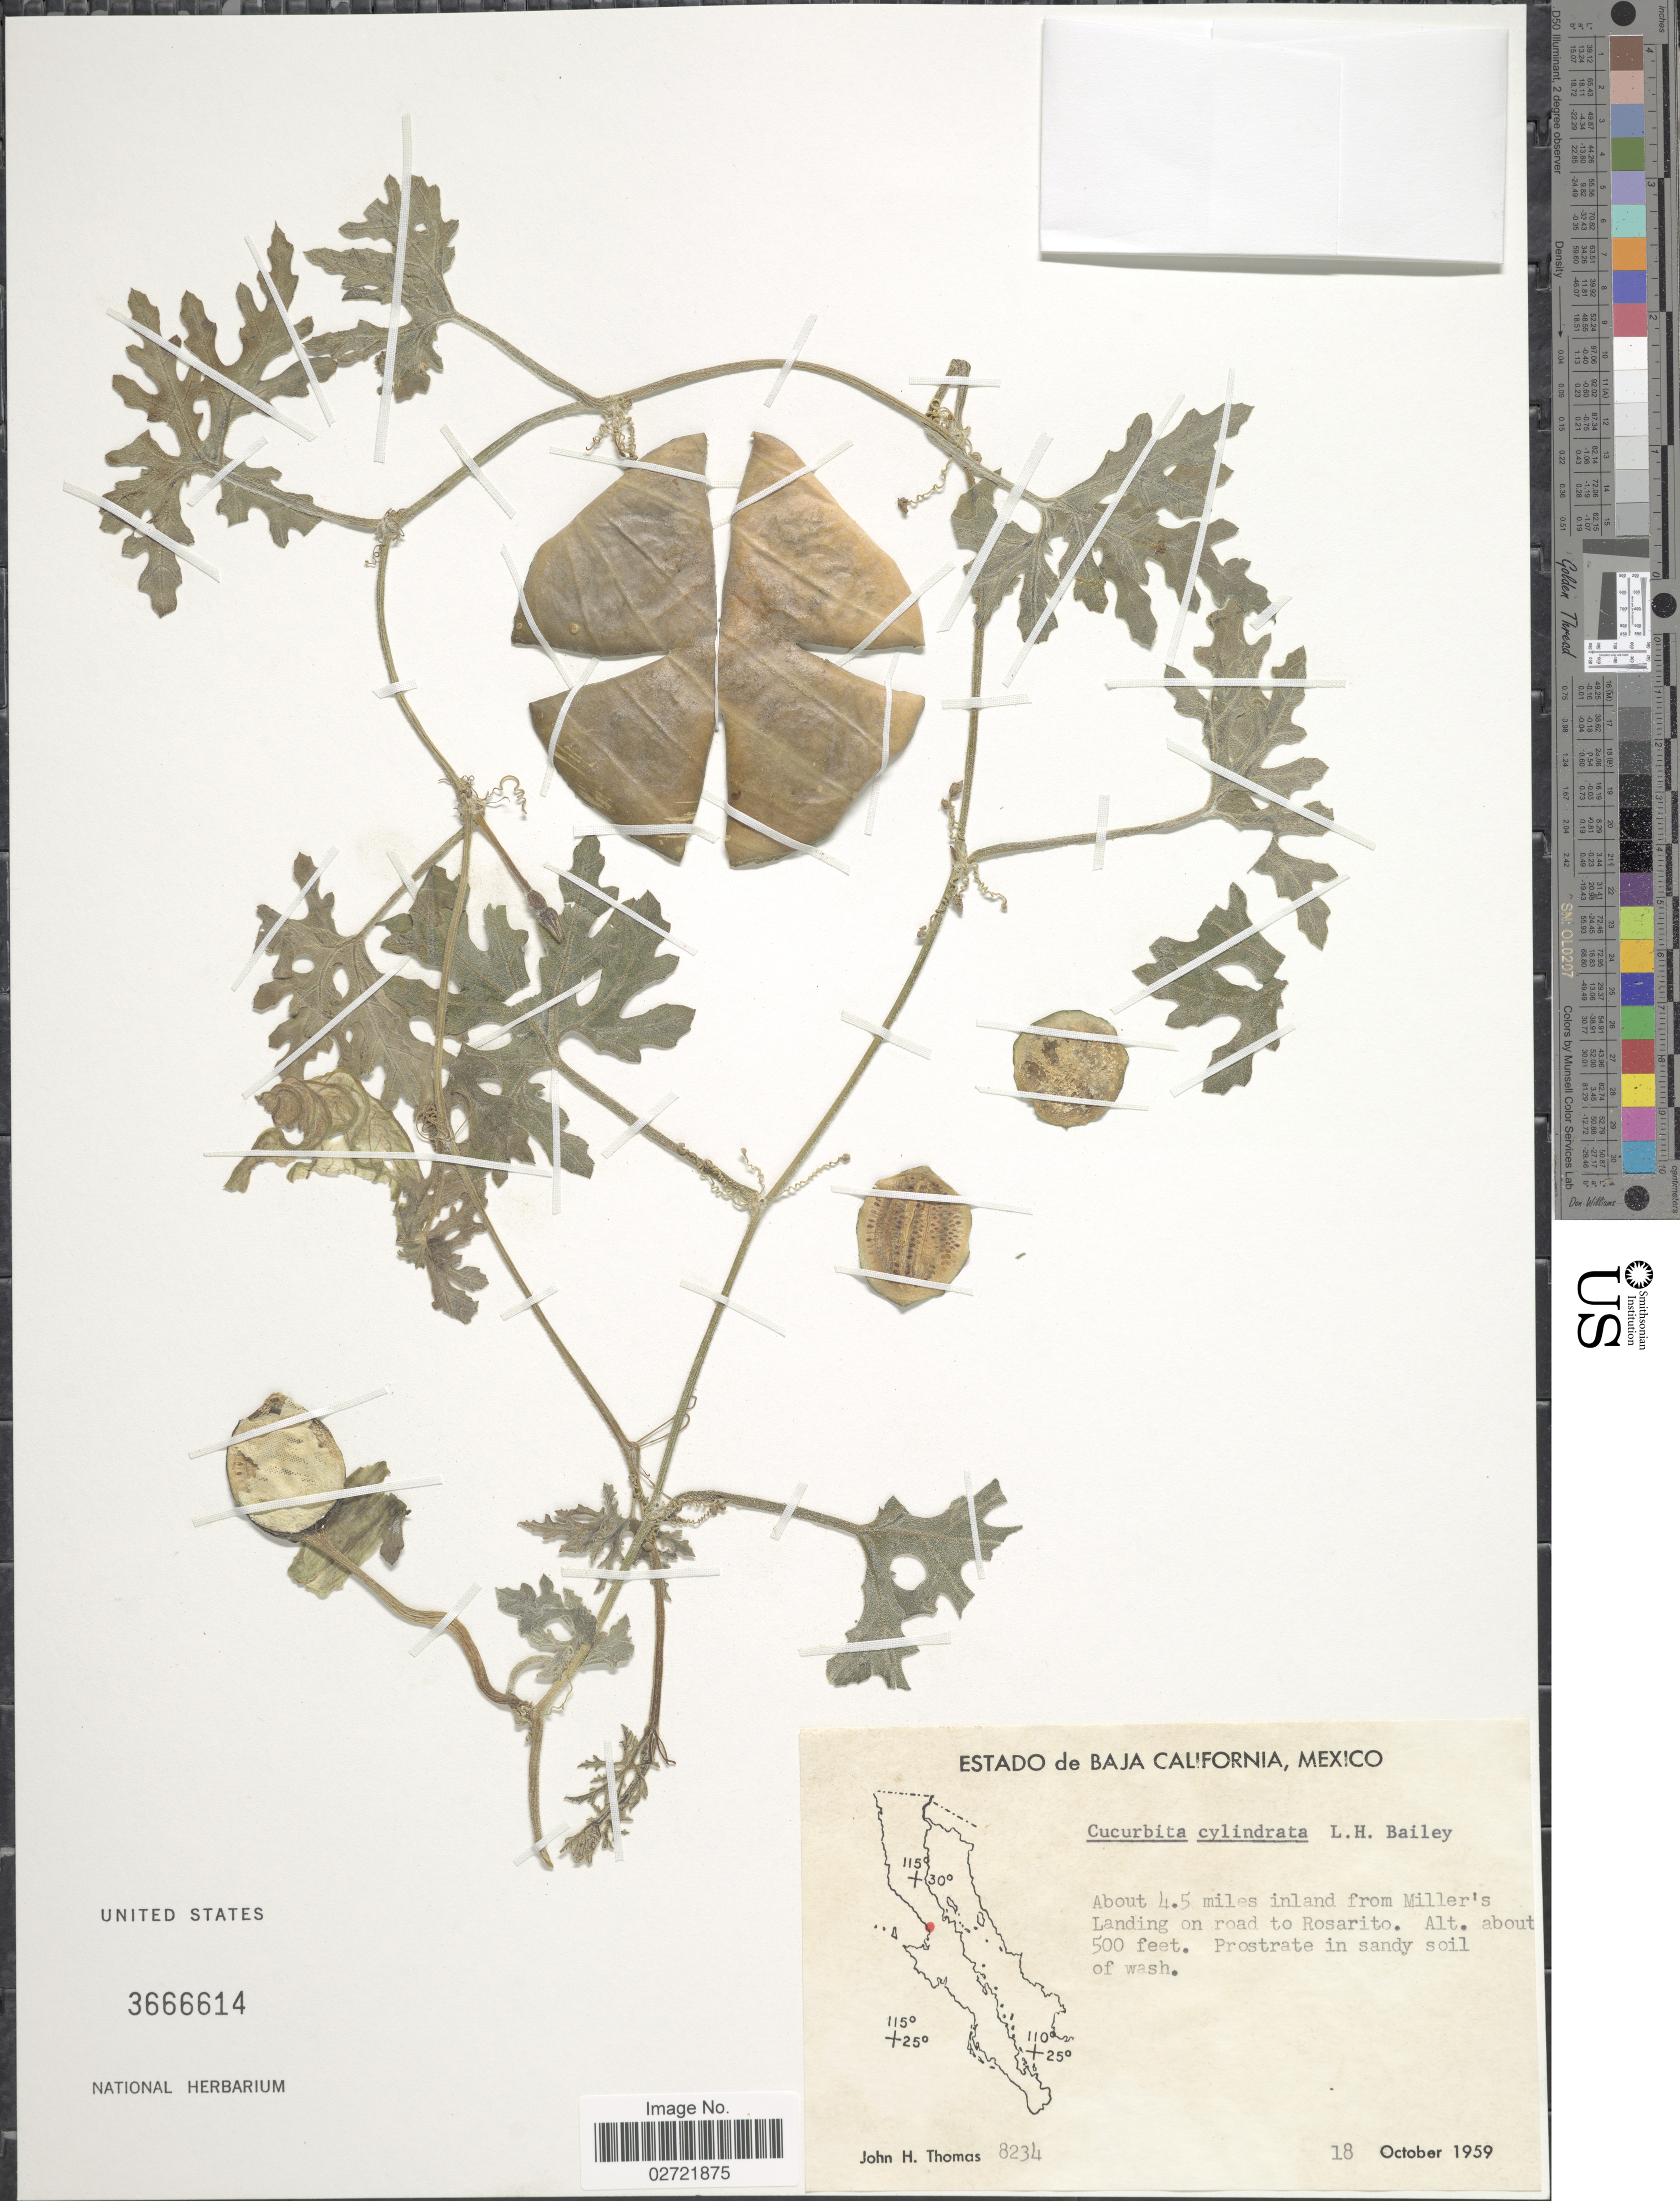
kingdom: Plantae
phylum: Tracheophyta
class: Magnoliopsida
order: Cucurbitales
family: Cucurbitaceae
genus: Cucurbita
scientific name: Cucurbita cylindrata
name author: L.H. Bailey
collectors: J. H. Thomas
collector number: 8234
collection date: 1959-10-18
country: Mexico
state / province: Baja California Norte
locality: About 4.5 miles inland from Miller's Landing on road to Rosarito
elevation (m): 152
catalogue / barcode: US 3666614